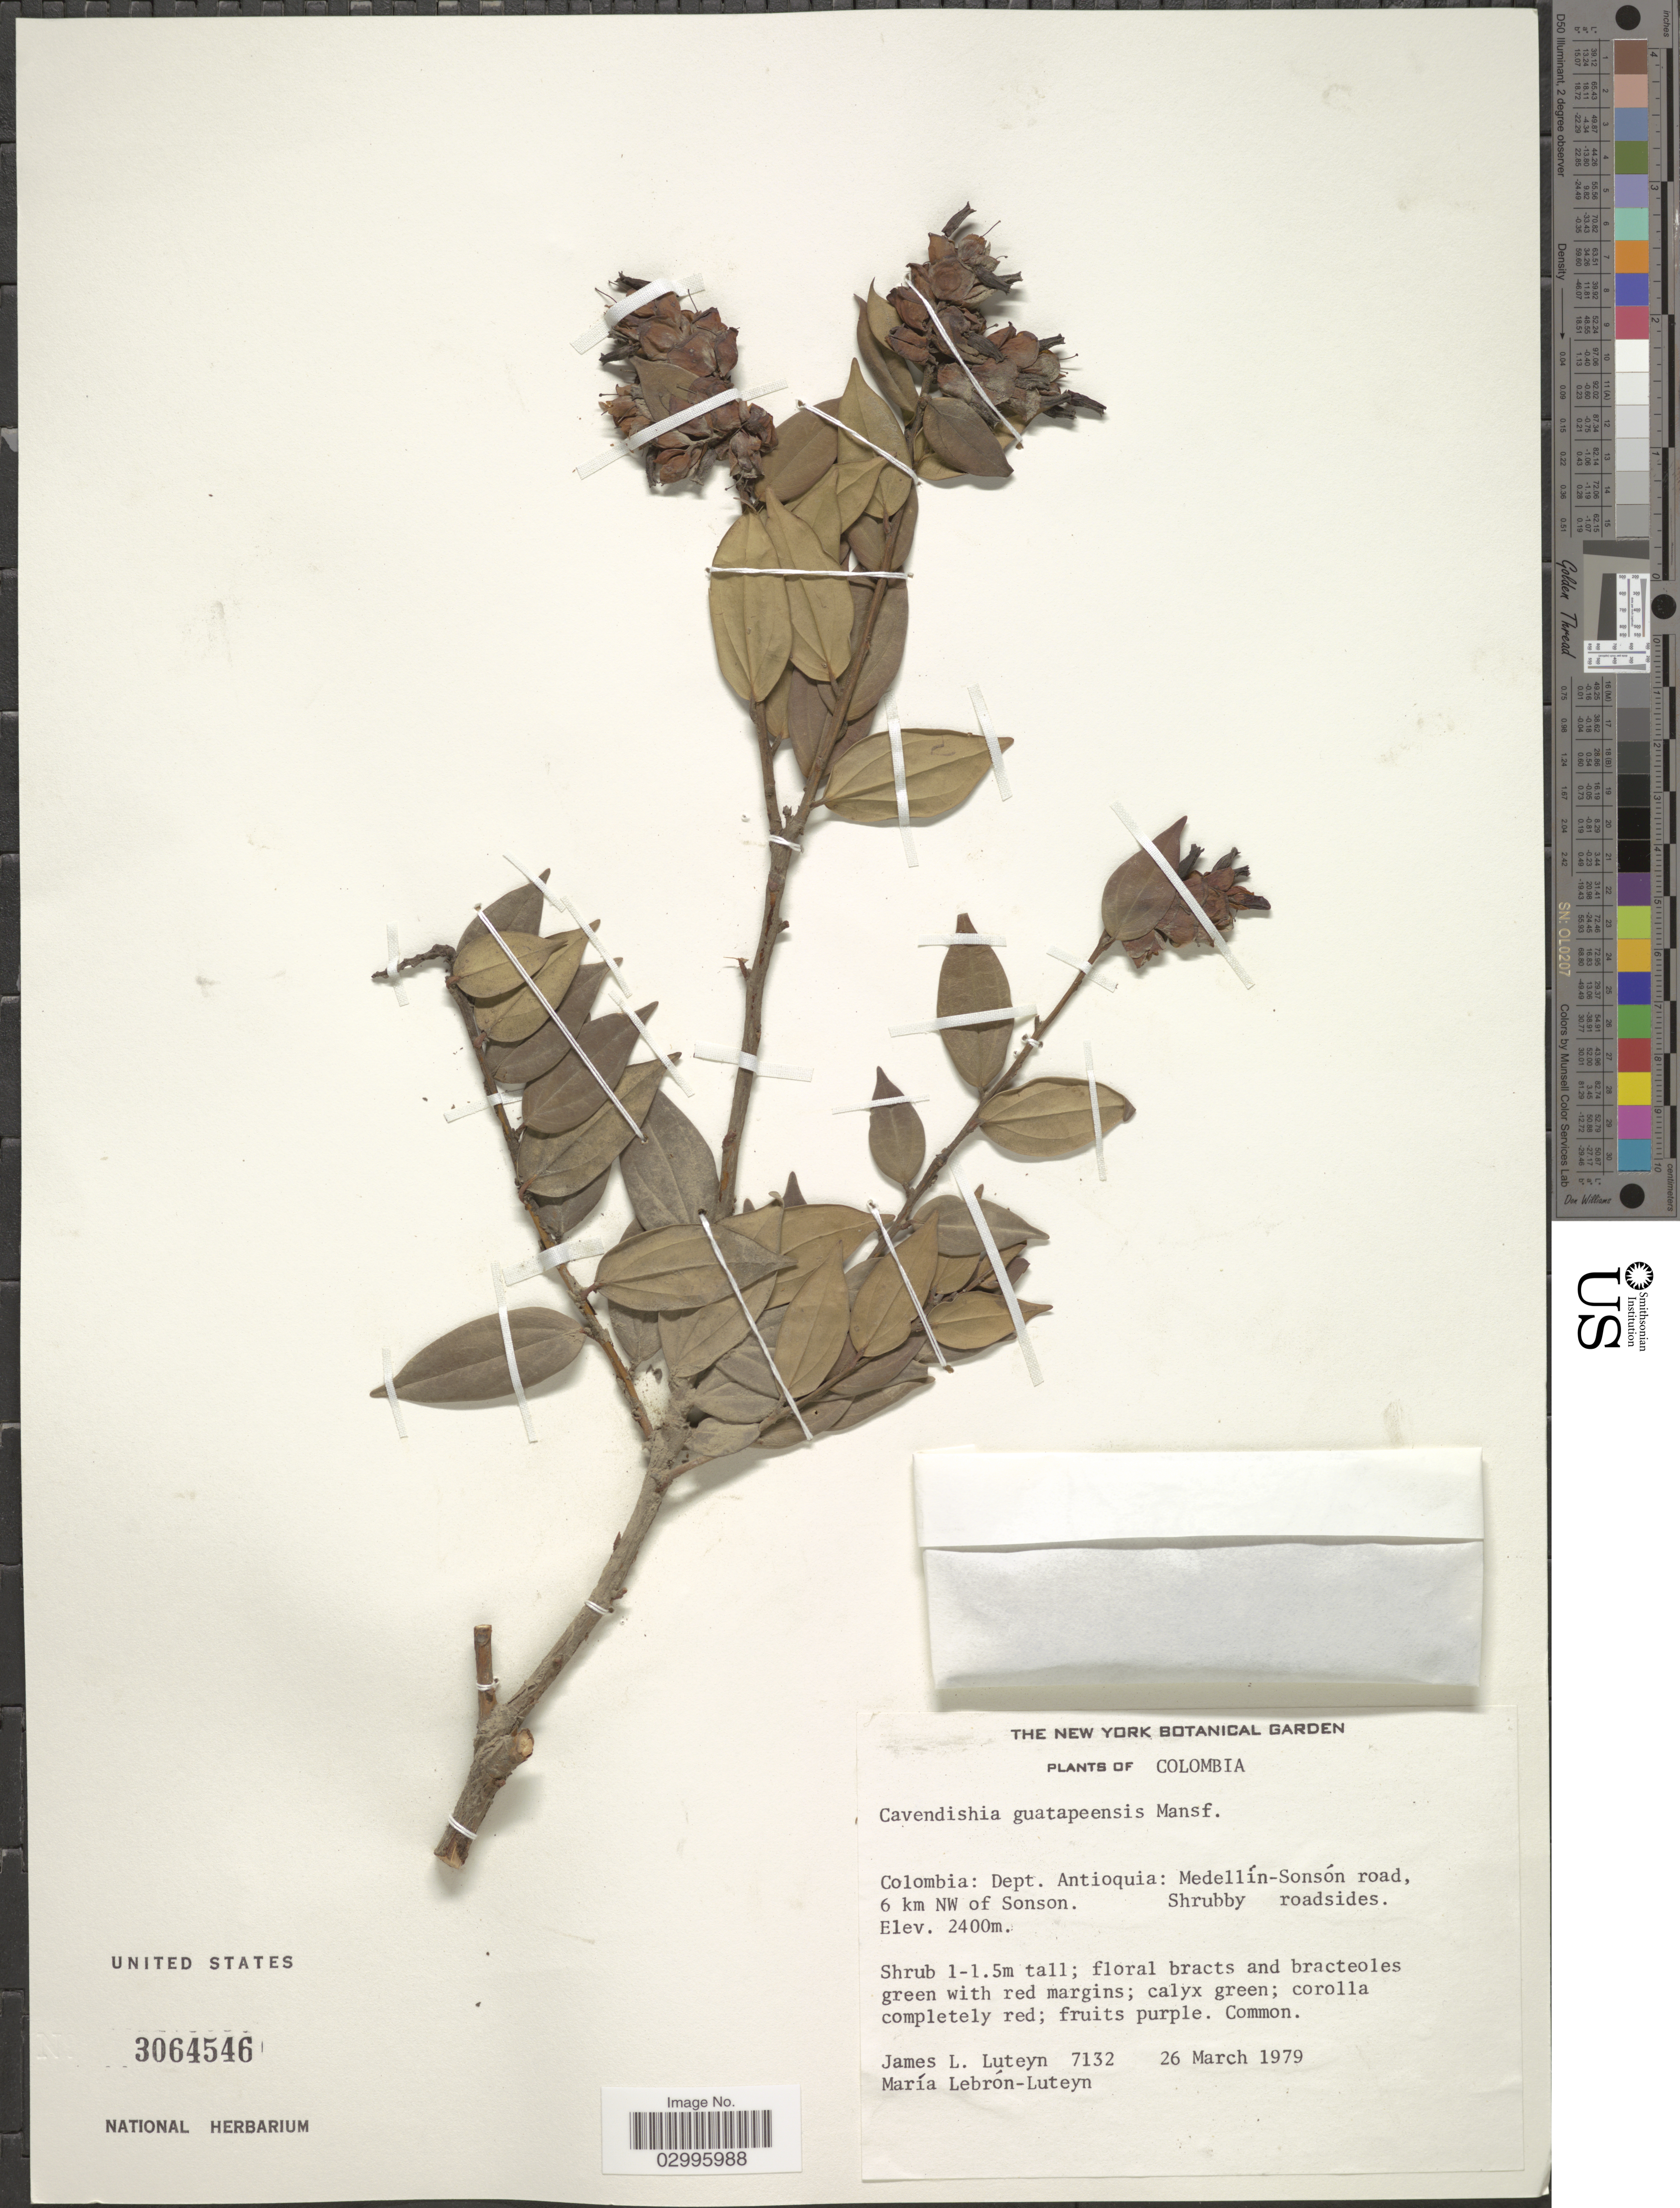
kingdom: Plantae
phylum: Tracheophyta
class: Magnoliopsida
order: Ericales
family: Ericaceae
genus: Cavendishia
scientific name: Cavendishia guatapeensis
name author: Mansf.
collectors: J. Luteyn & M. L. Lebrón-Luteyn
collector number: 7132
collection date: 1979-03-26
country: Colombia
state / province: Antioquia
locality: Dept. Antioquia: Medellín-Sonsón road, 6 km NW of Sonson.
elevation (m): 2400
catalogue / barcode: US 3064546